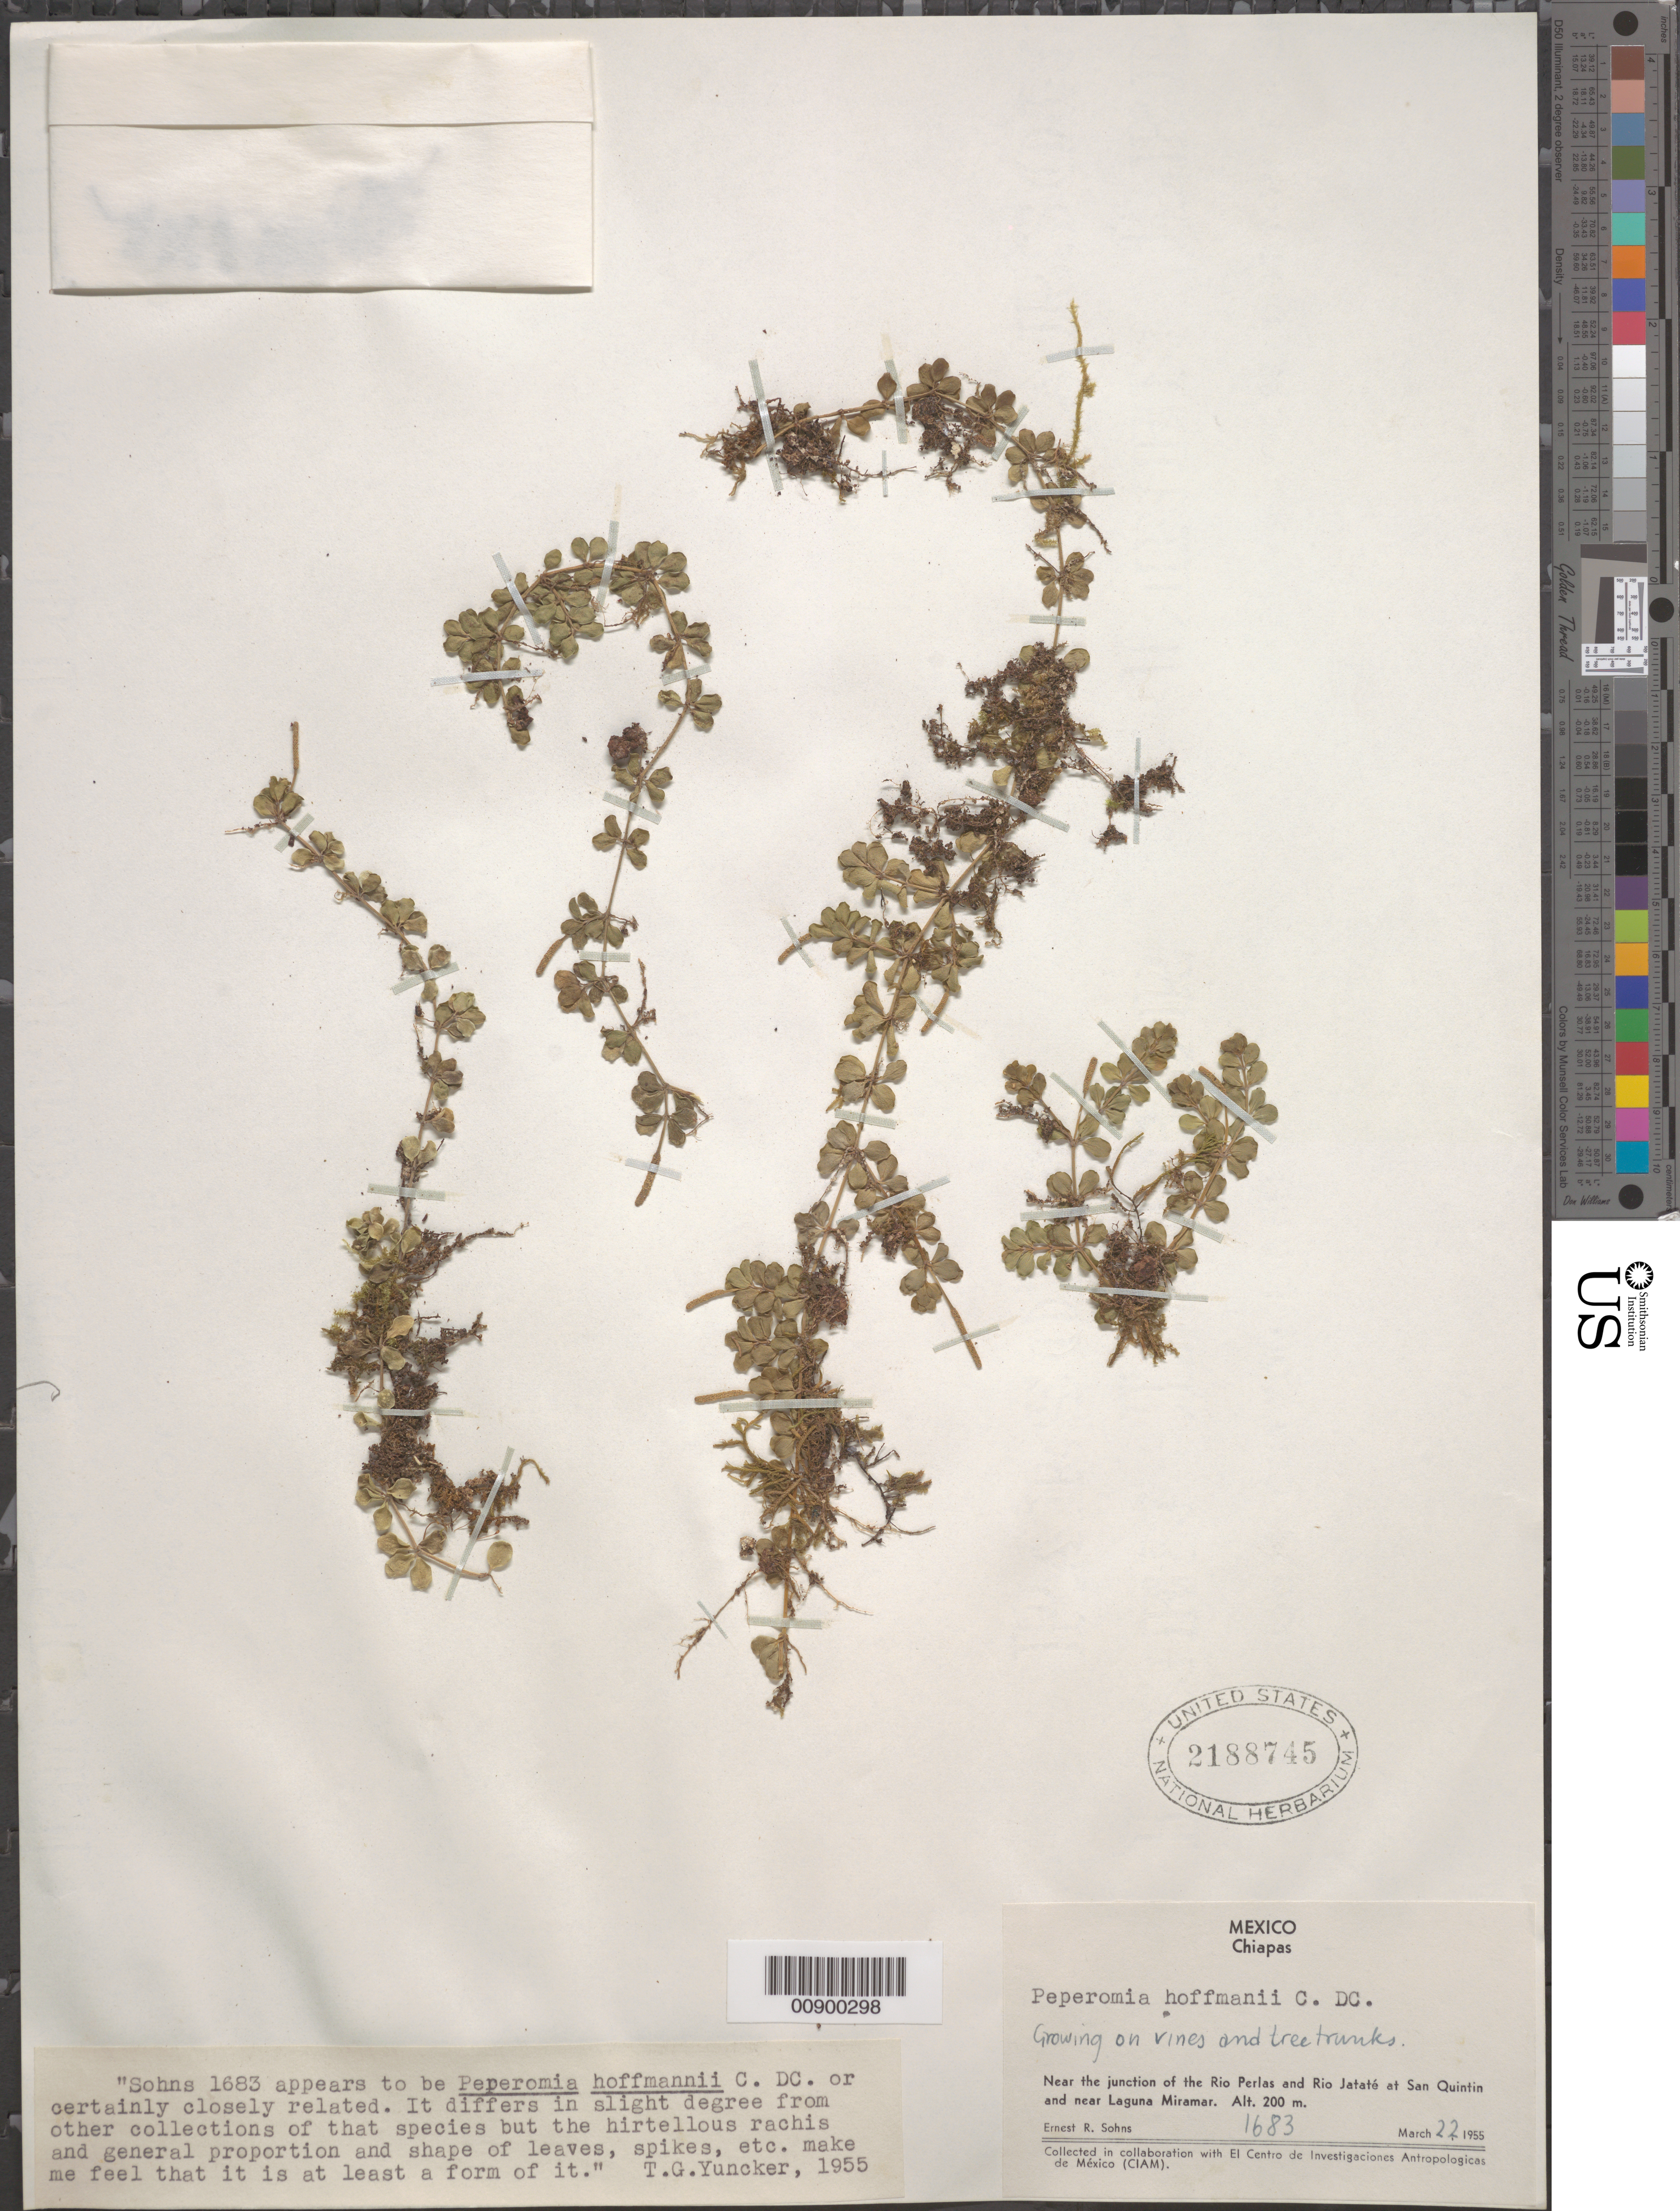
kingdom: Plantae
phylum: Tracheophyta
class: Magnoliopsida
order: Piperales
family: Piperaceae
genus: Peperomia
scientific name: Peperomia hoffmannii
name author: C. DC.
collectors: E. R. Sohns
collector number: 1683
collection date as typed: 22 Mar 1955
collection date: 1955-03-22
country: Mexico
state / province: Chiapas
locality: Near the junction of the Río Perlas and Río Jataté at San Quintin and near Laguna Miramar.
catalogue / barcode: US 2188745